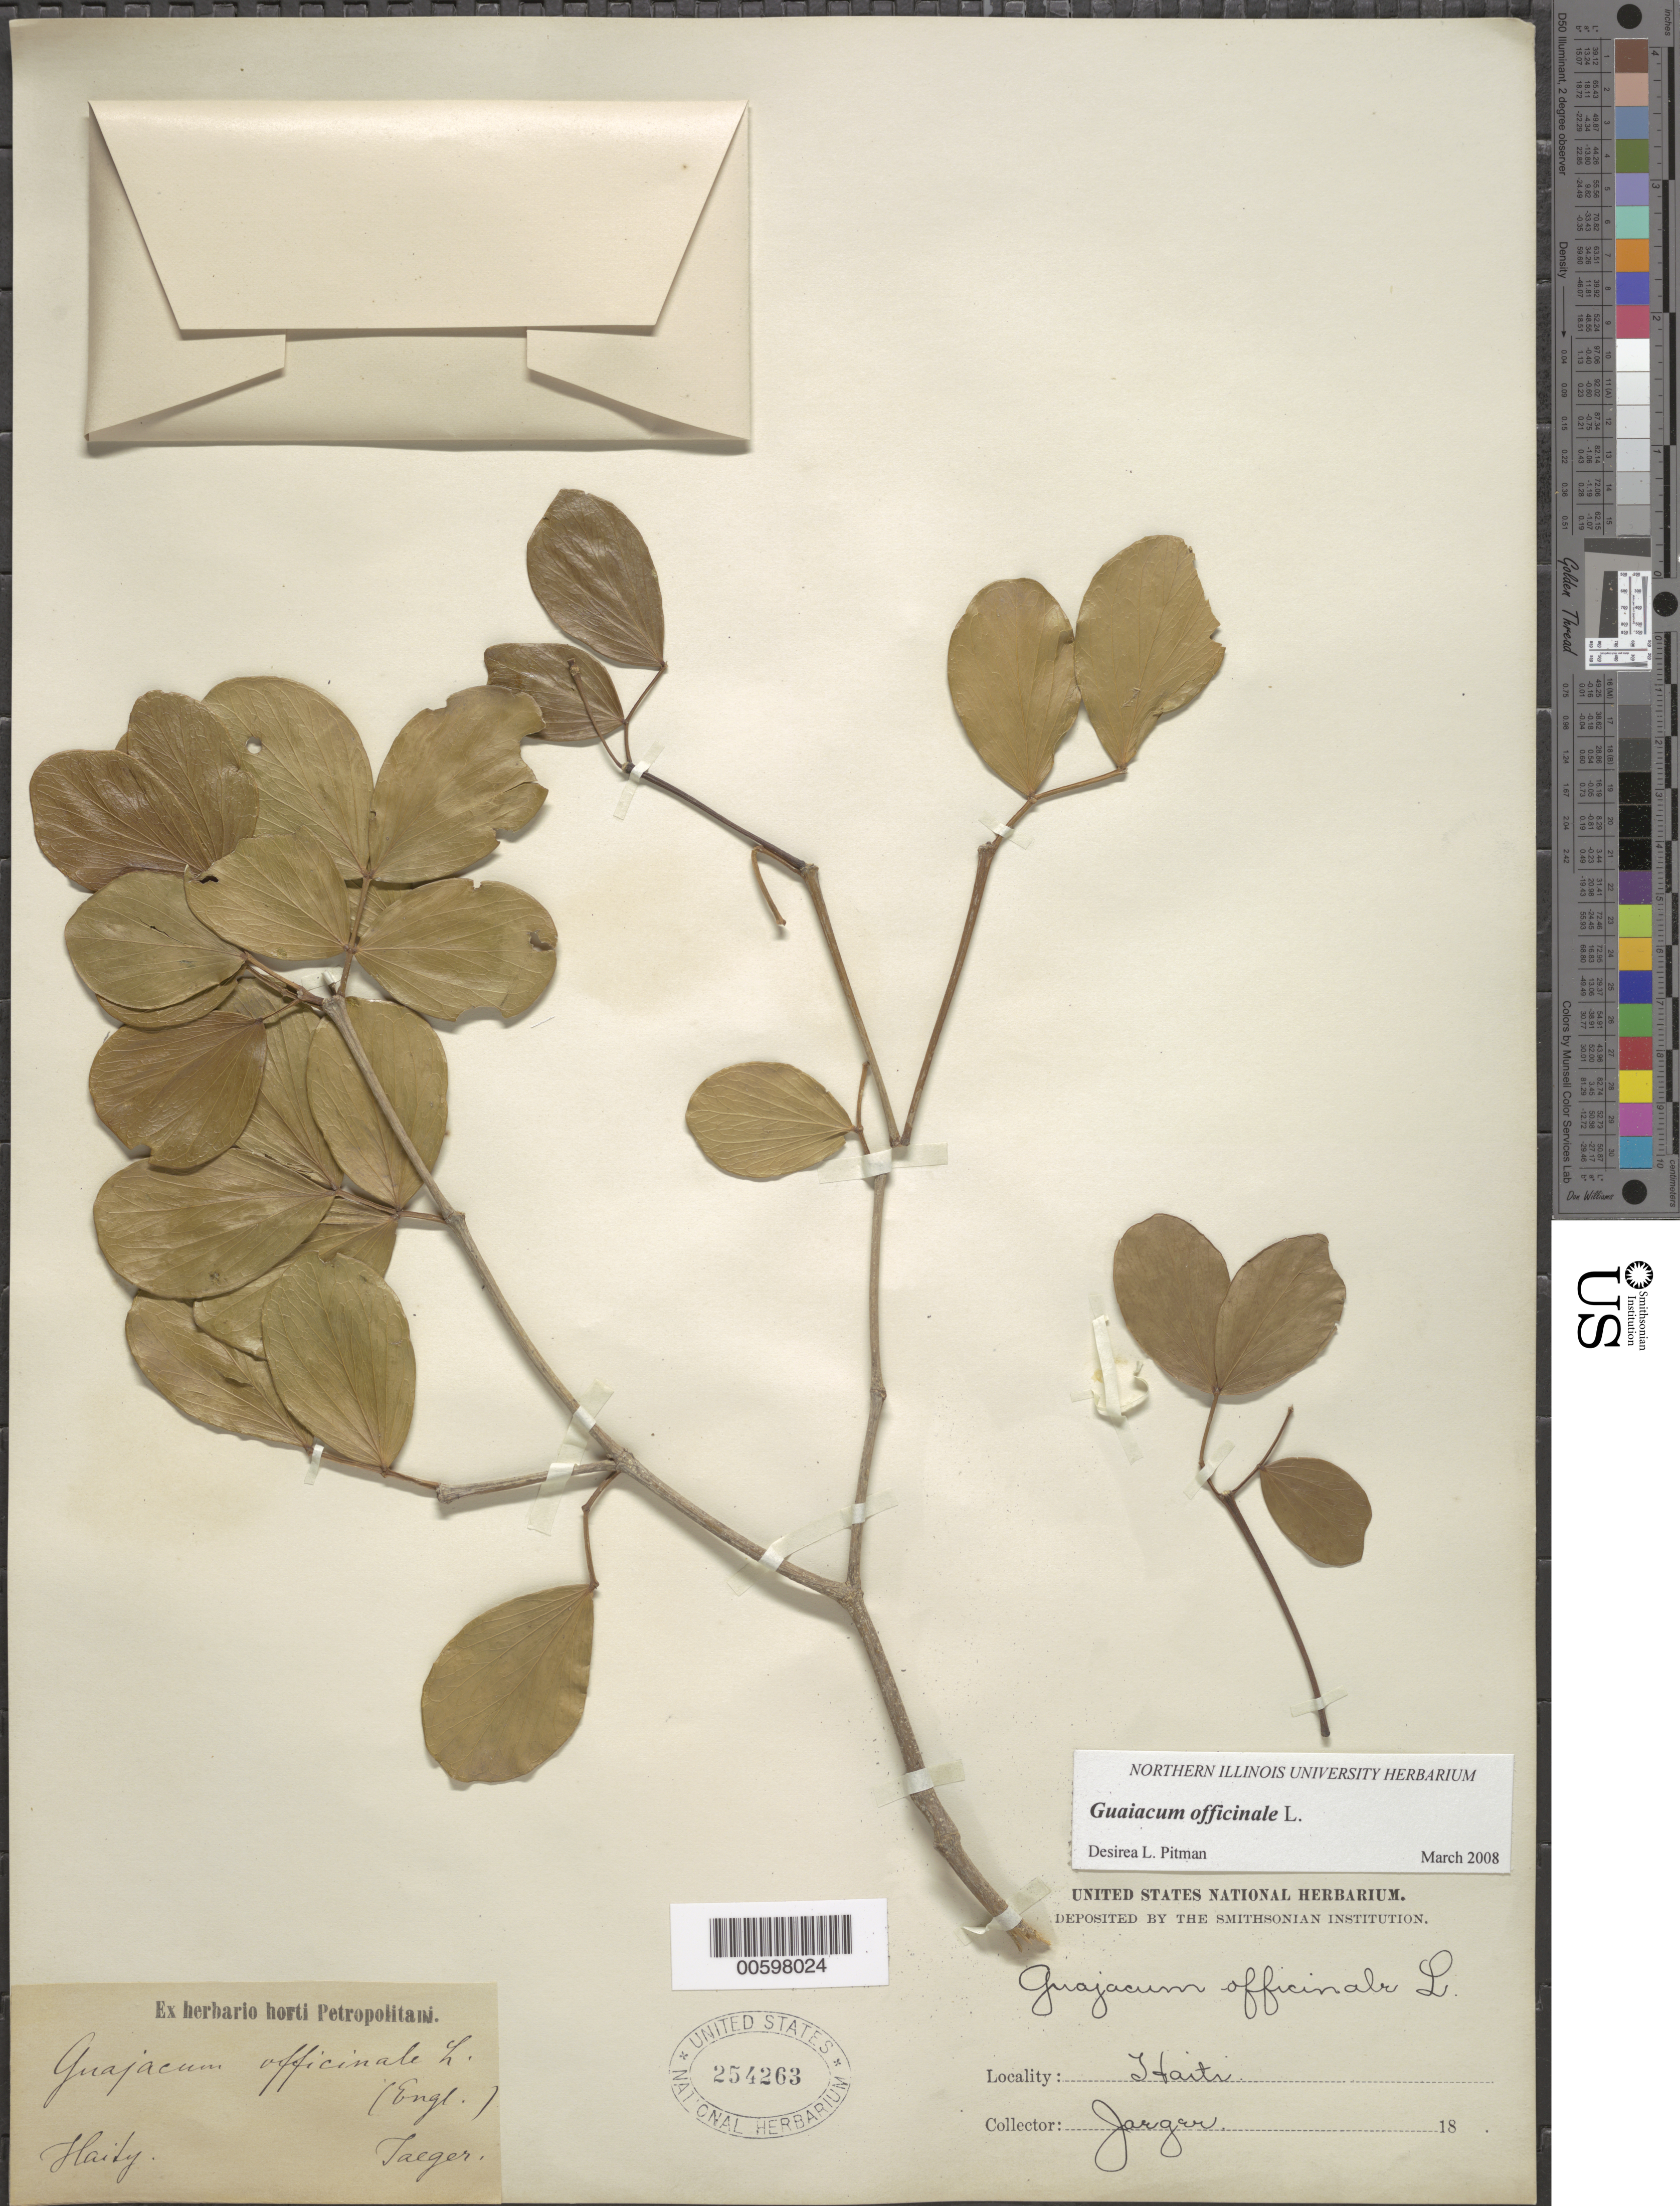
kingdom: Plantae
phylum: Tracheophyta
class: Magnoliopsida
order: Zygophyllales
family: Zygophyllaceae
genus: Guaiacum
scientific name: Guaiacum officinale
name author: L.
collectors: -. Jarger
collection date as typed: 18--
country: Haiti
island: Hispaniola Island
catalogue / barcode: US 254263